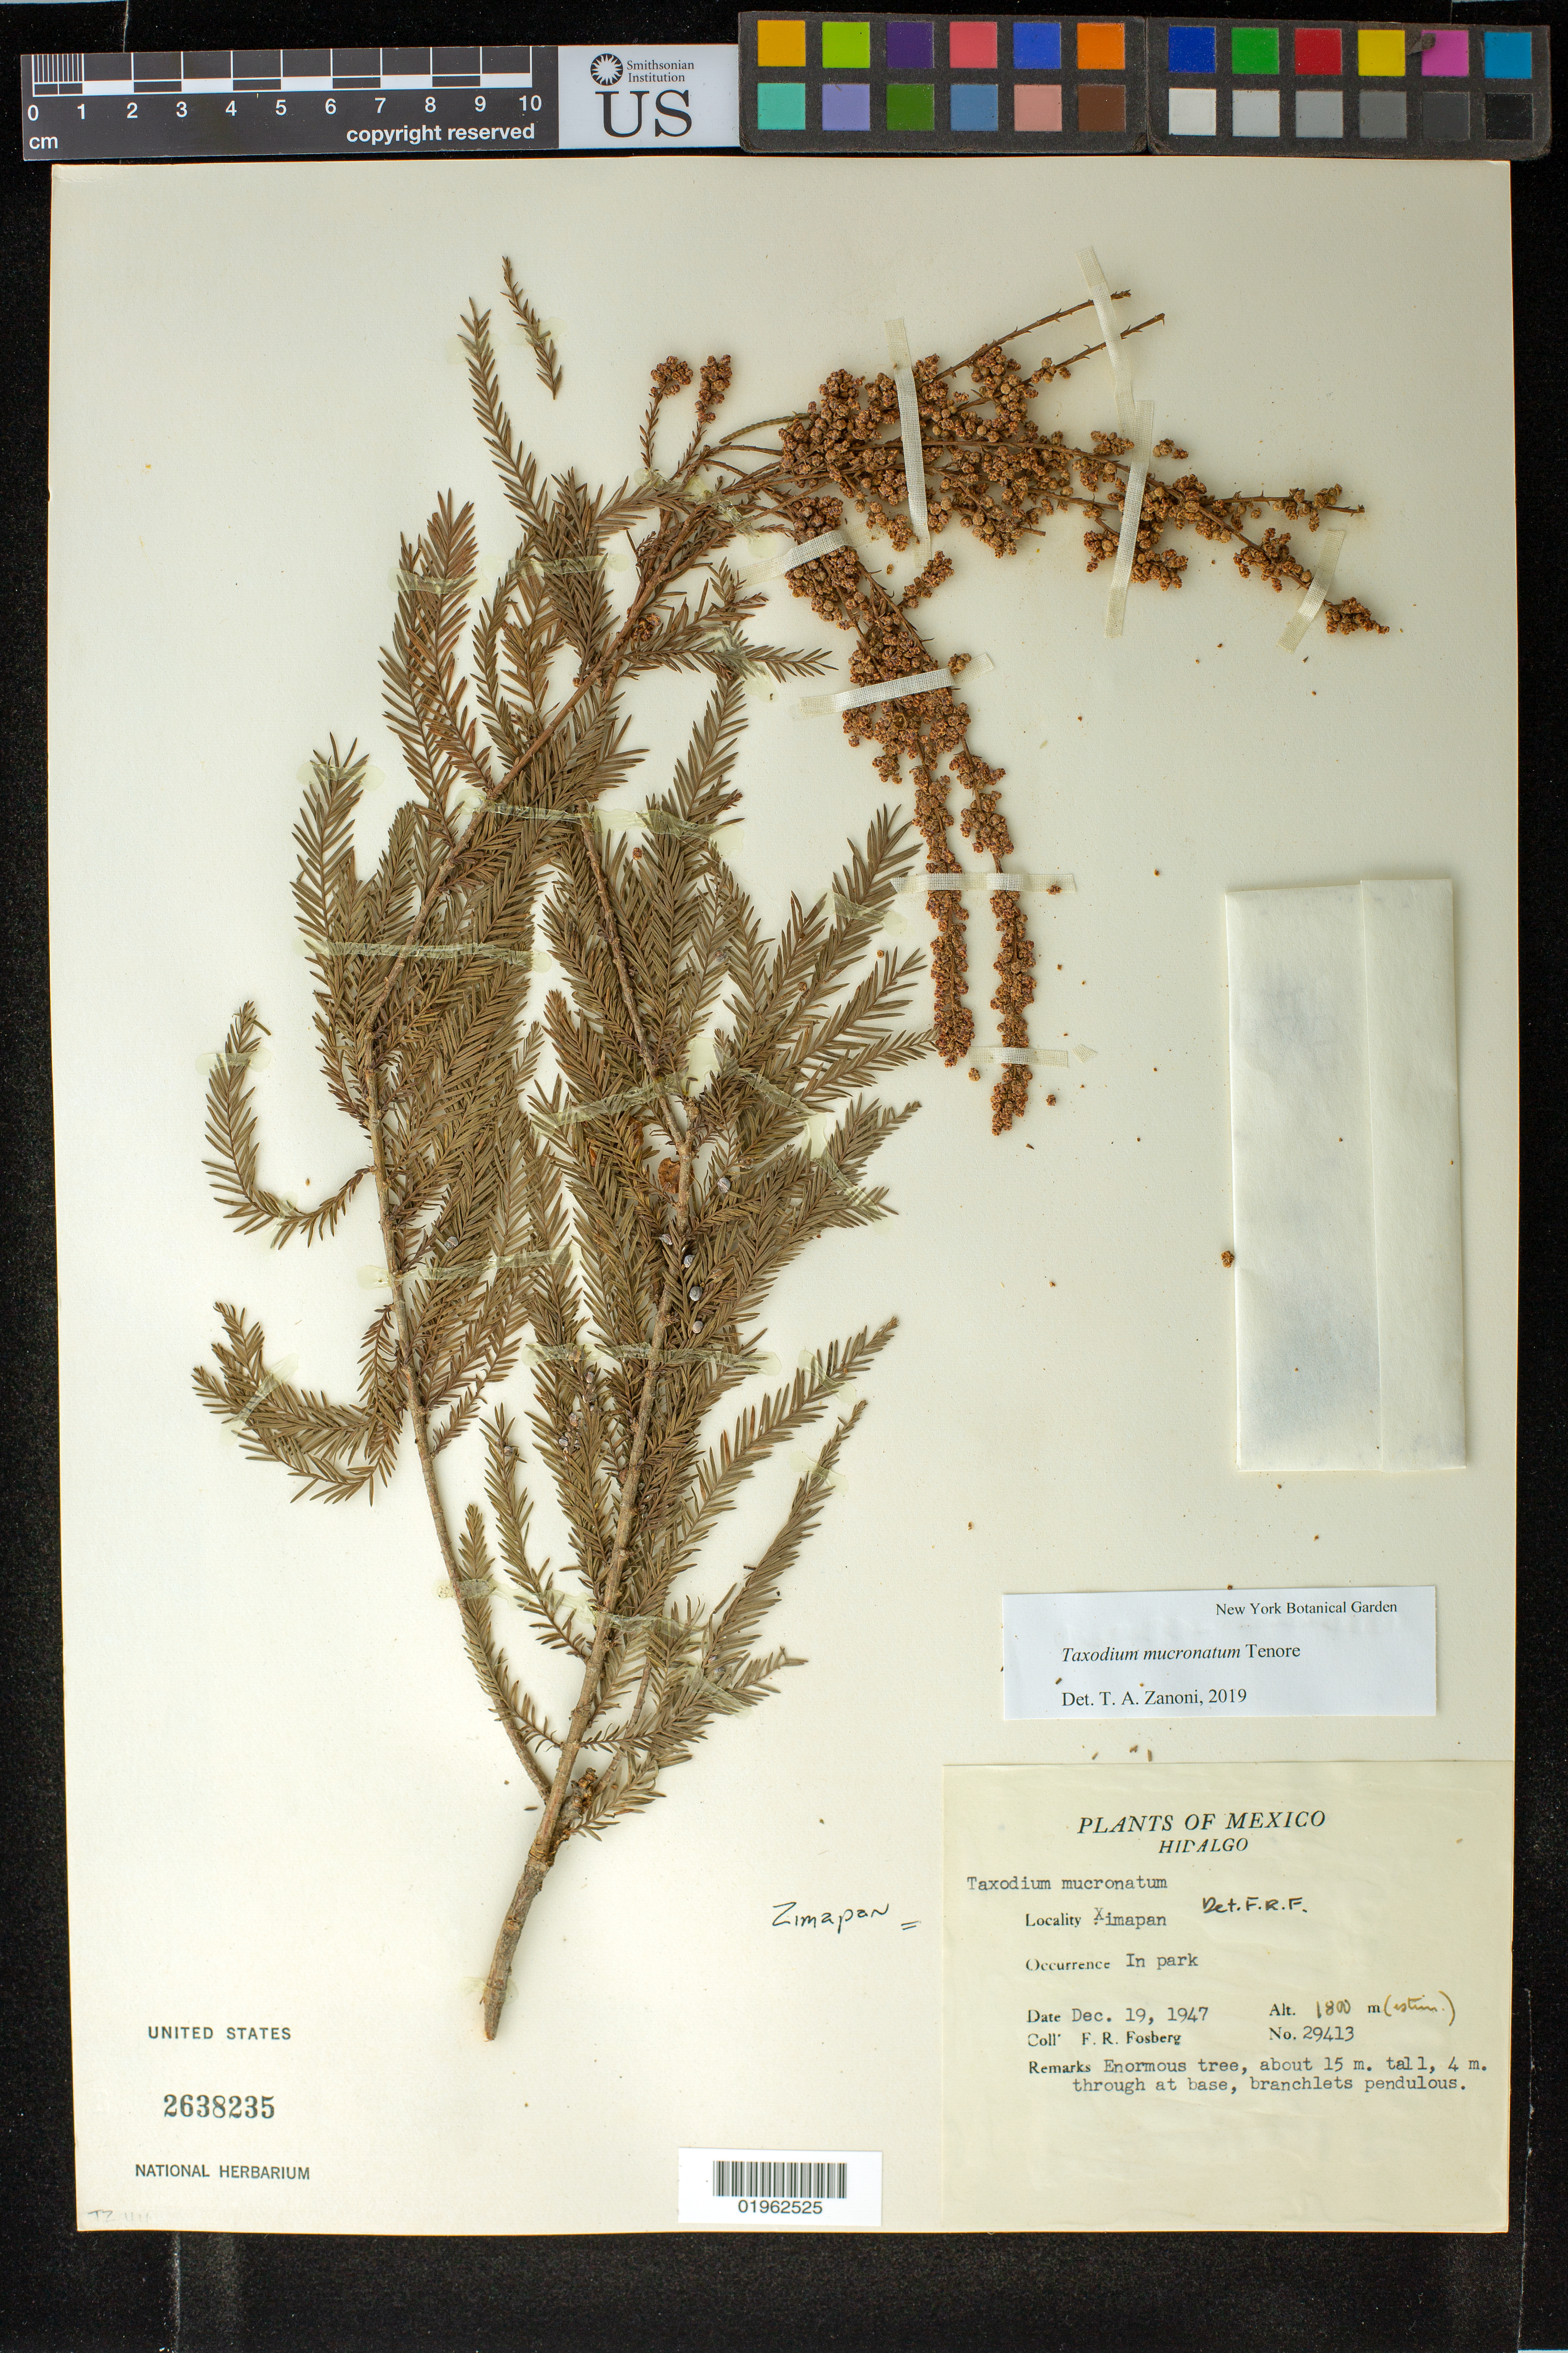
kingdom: Plantae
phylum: Tracheophyta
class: Pinopsida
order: Pinales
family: Cupressaceae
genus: Taxodium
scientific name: Taxodium mucronatum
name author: Ten.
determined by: Zanoni, T. A., (NY), New York Botanical Garden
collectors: F. R. Fosberg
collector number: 29413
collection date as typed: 19 Dec 1947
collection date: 1947-12-19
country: Mexico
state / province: Hidalgo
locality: Zimapan.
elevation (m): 1800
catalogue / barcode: US 2638235